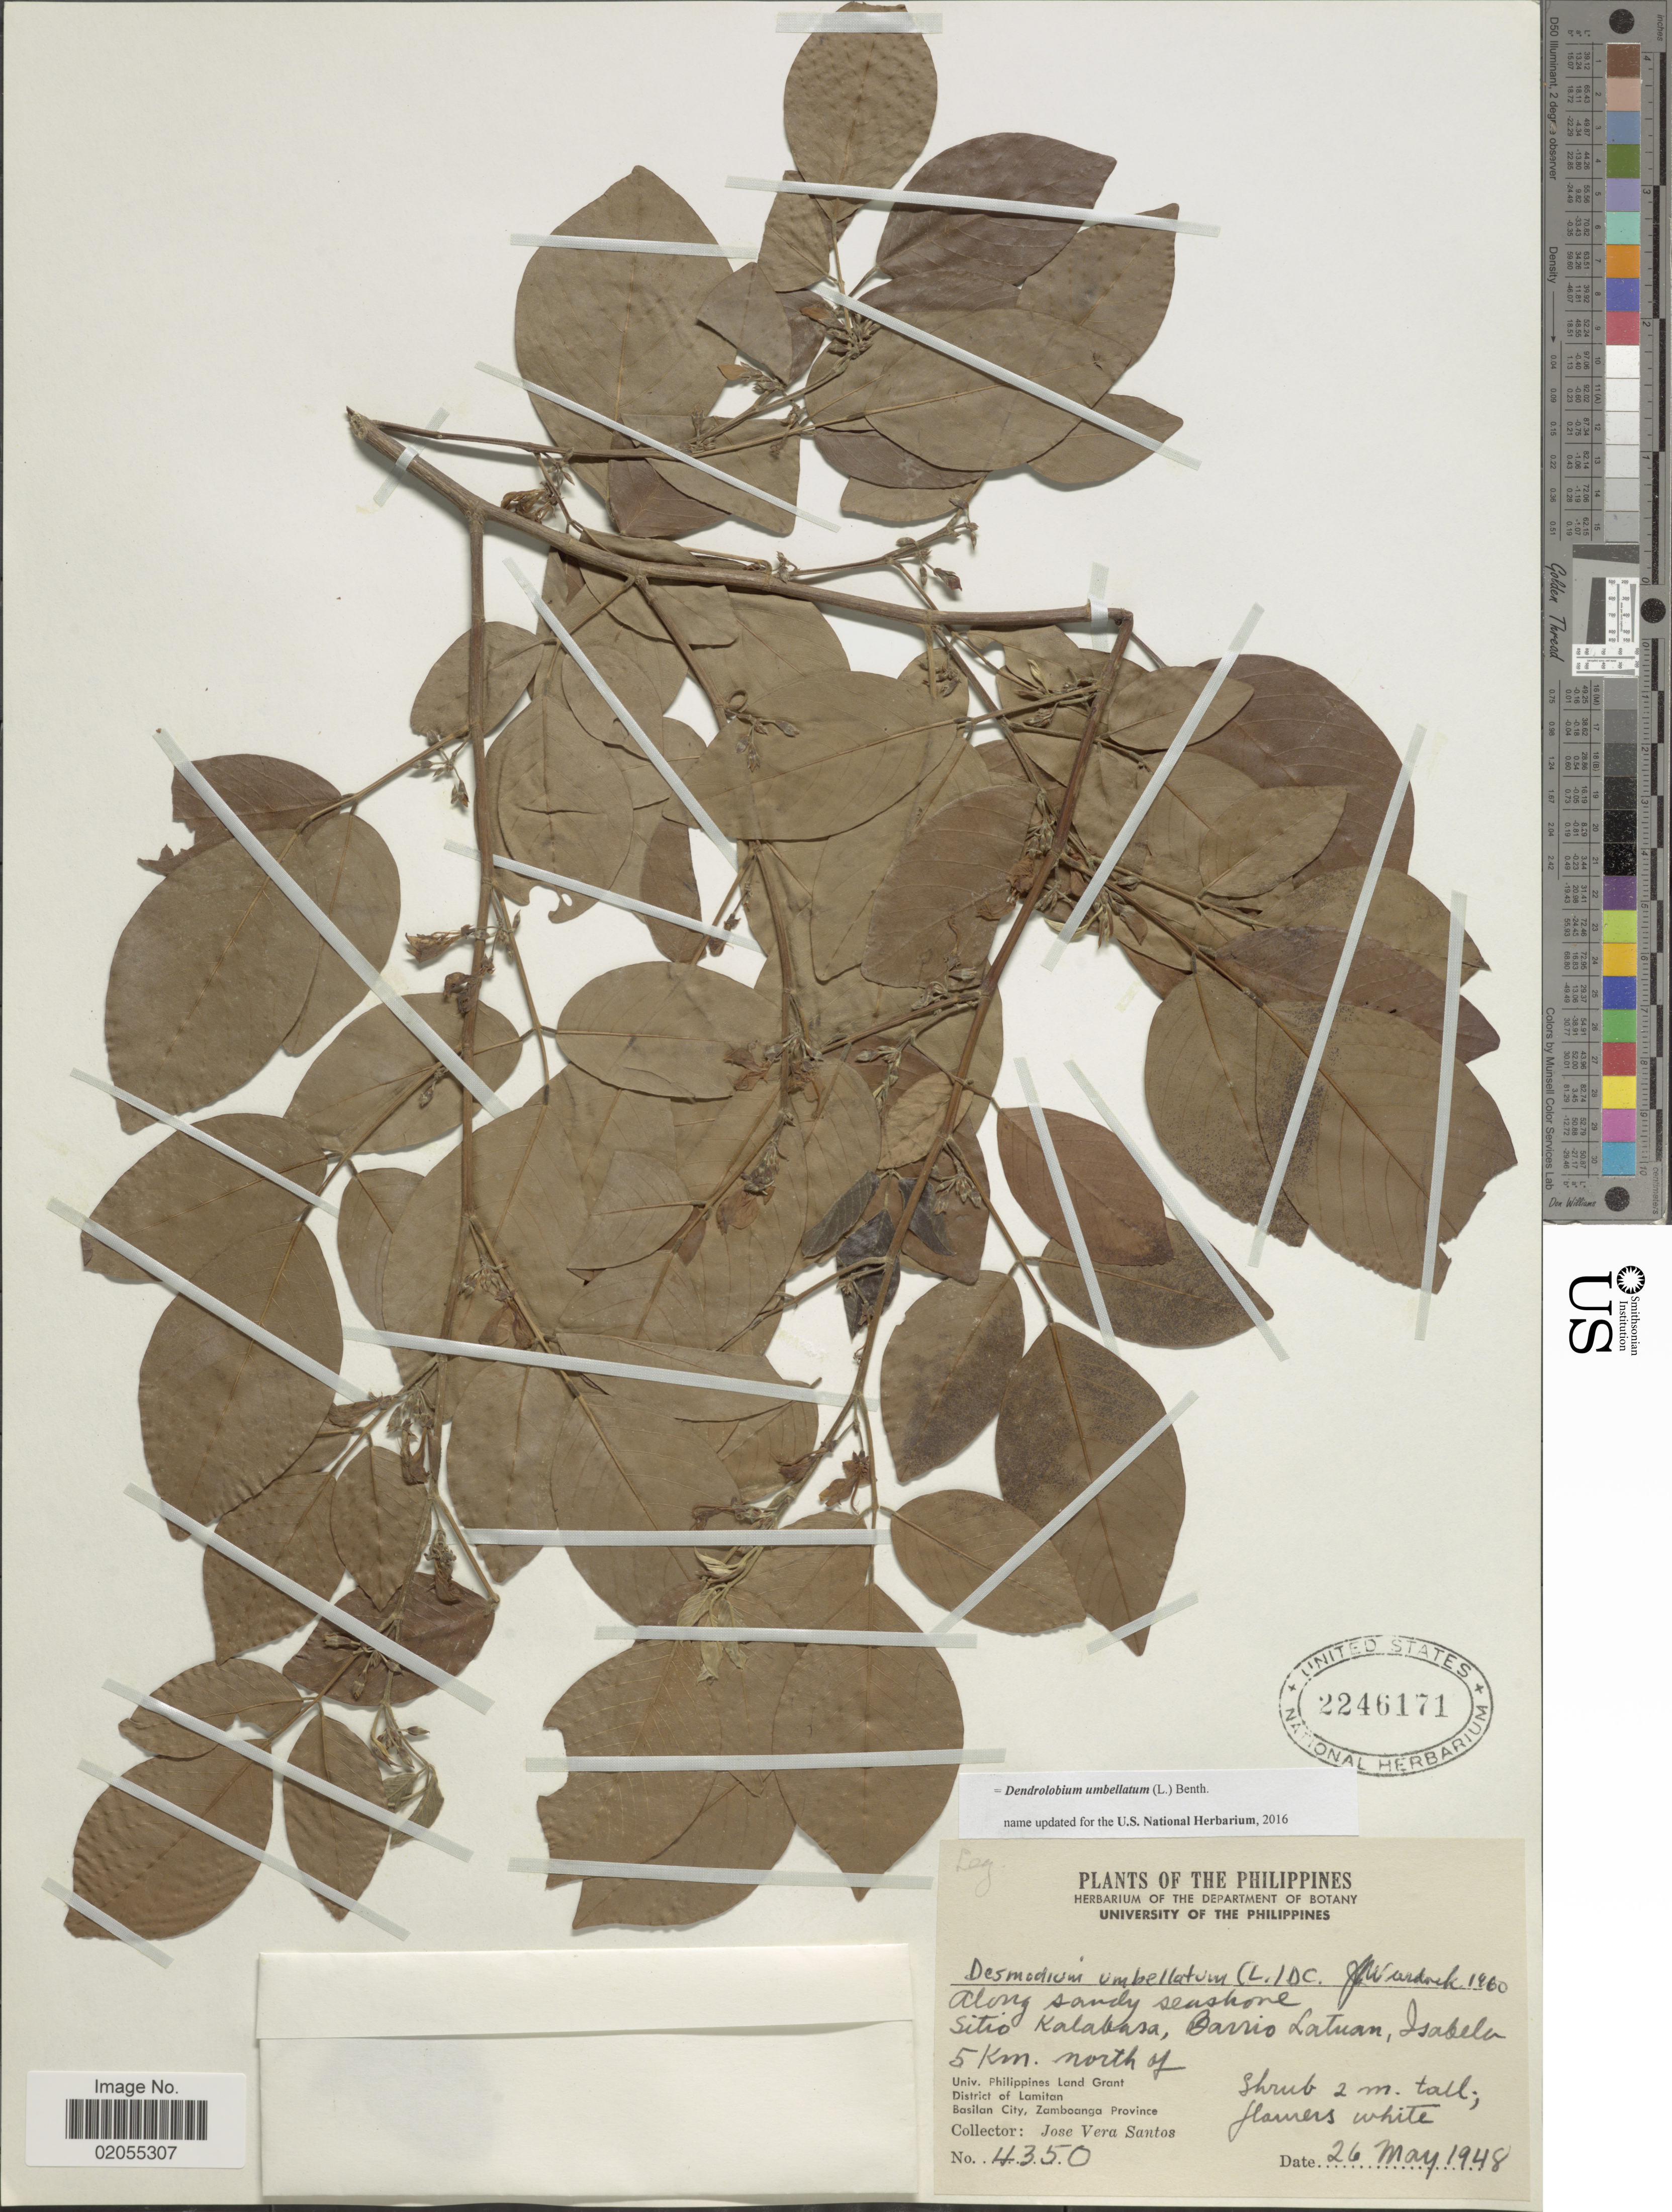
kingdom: Plantae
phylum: Tracheophyta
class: Magnoliopsida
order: Fabales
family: Fabaceae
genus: Dendrolobium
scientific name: Dendrolobium umbellatum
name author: (L.) Benth.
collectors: J. Santos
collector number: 4350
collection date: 1948-05-26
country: Philippines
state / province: Zamboanga Peninsula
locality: Sitio Kalabasa, Barrio Latuan, Isabela, 5 km north of Univ. Philippines Land Grant, District of Lamitan, Basilan City, Zamboanga Province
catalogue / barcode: US 2246171